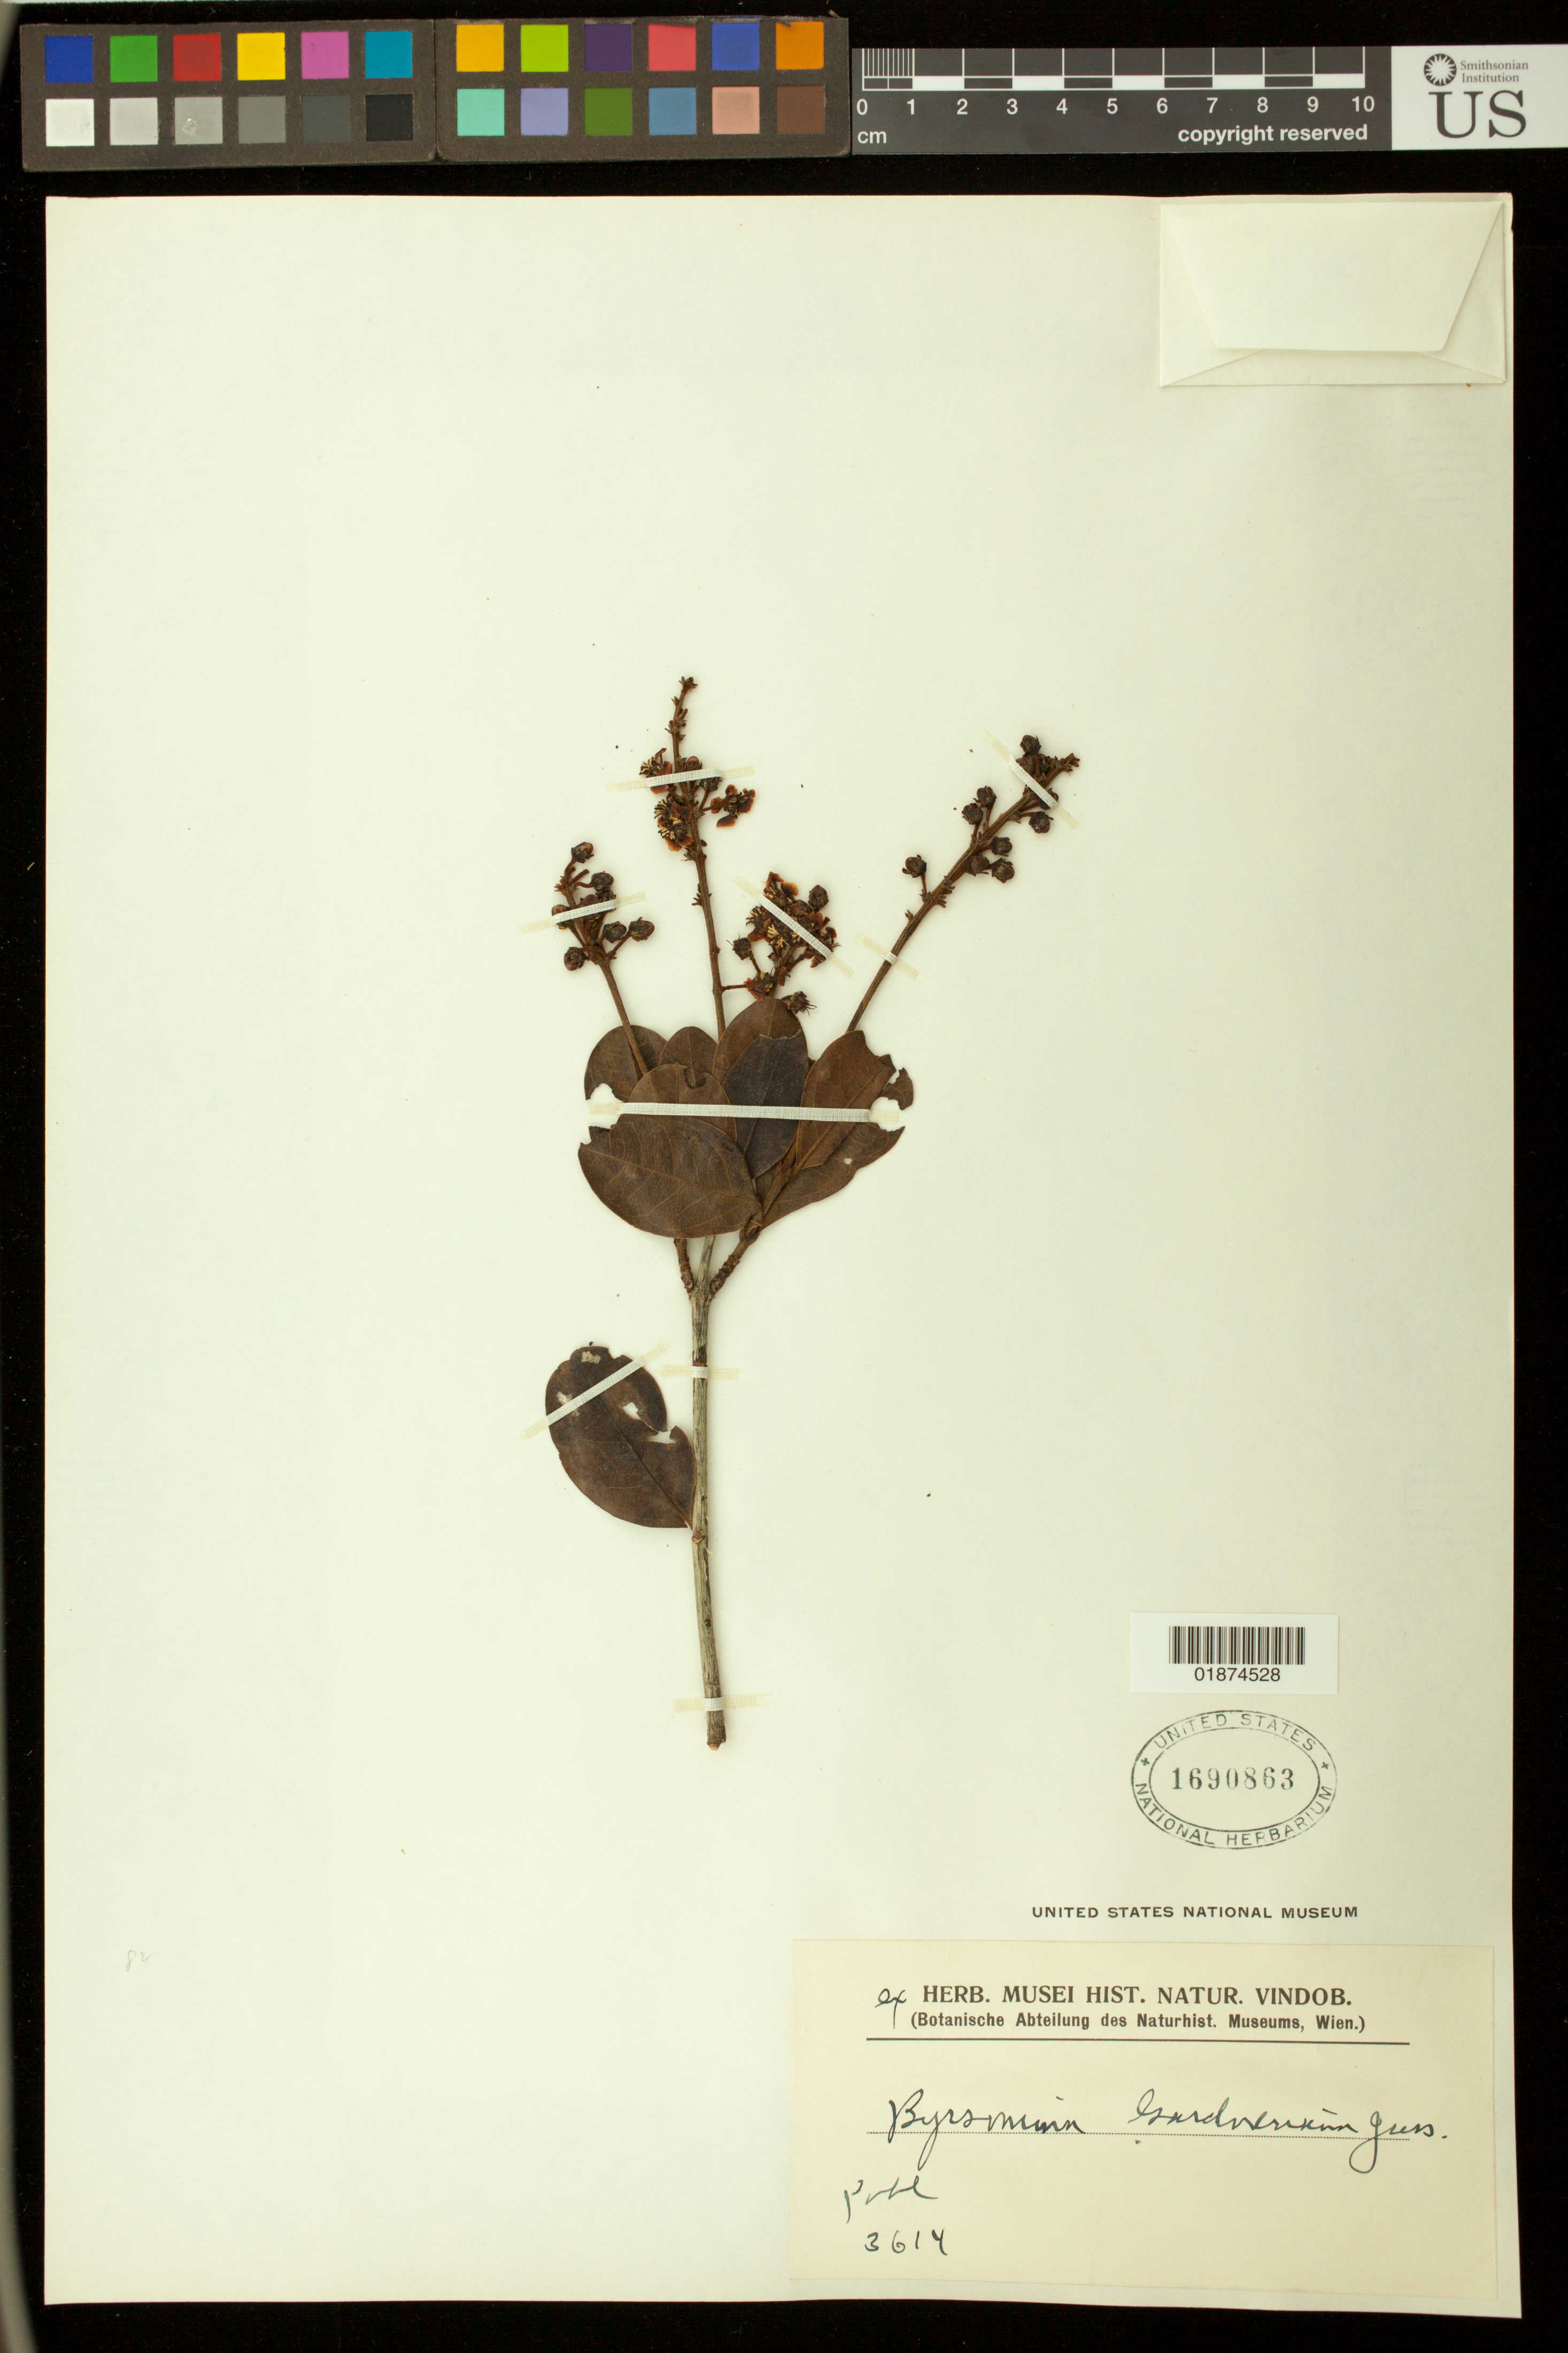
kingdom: Plantae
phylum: Tracheophyta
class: Magnoliopsida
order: Malpighiales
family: Malpighiaceae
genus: Byrsonima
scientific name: Byrsonima gardnerana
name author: A. Juss.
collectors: -- Pohl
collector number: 3614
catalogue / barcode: US 1690863